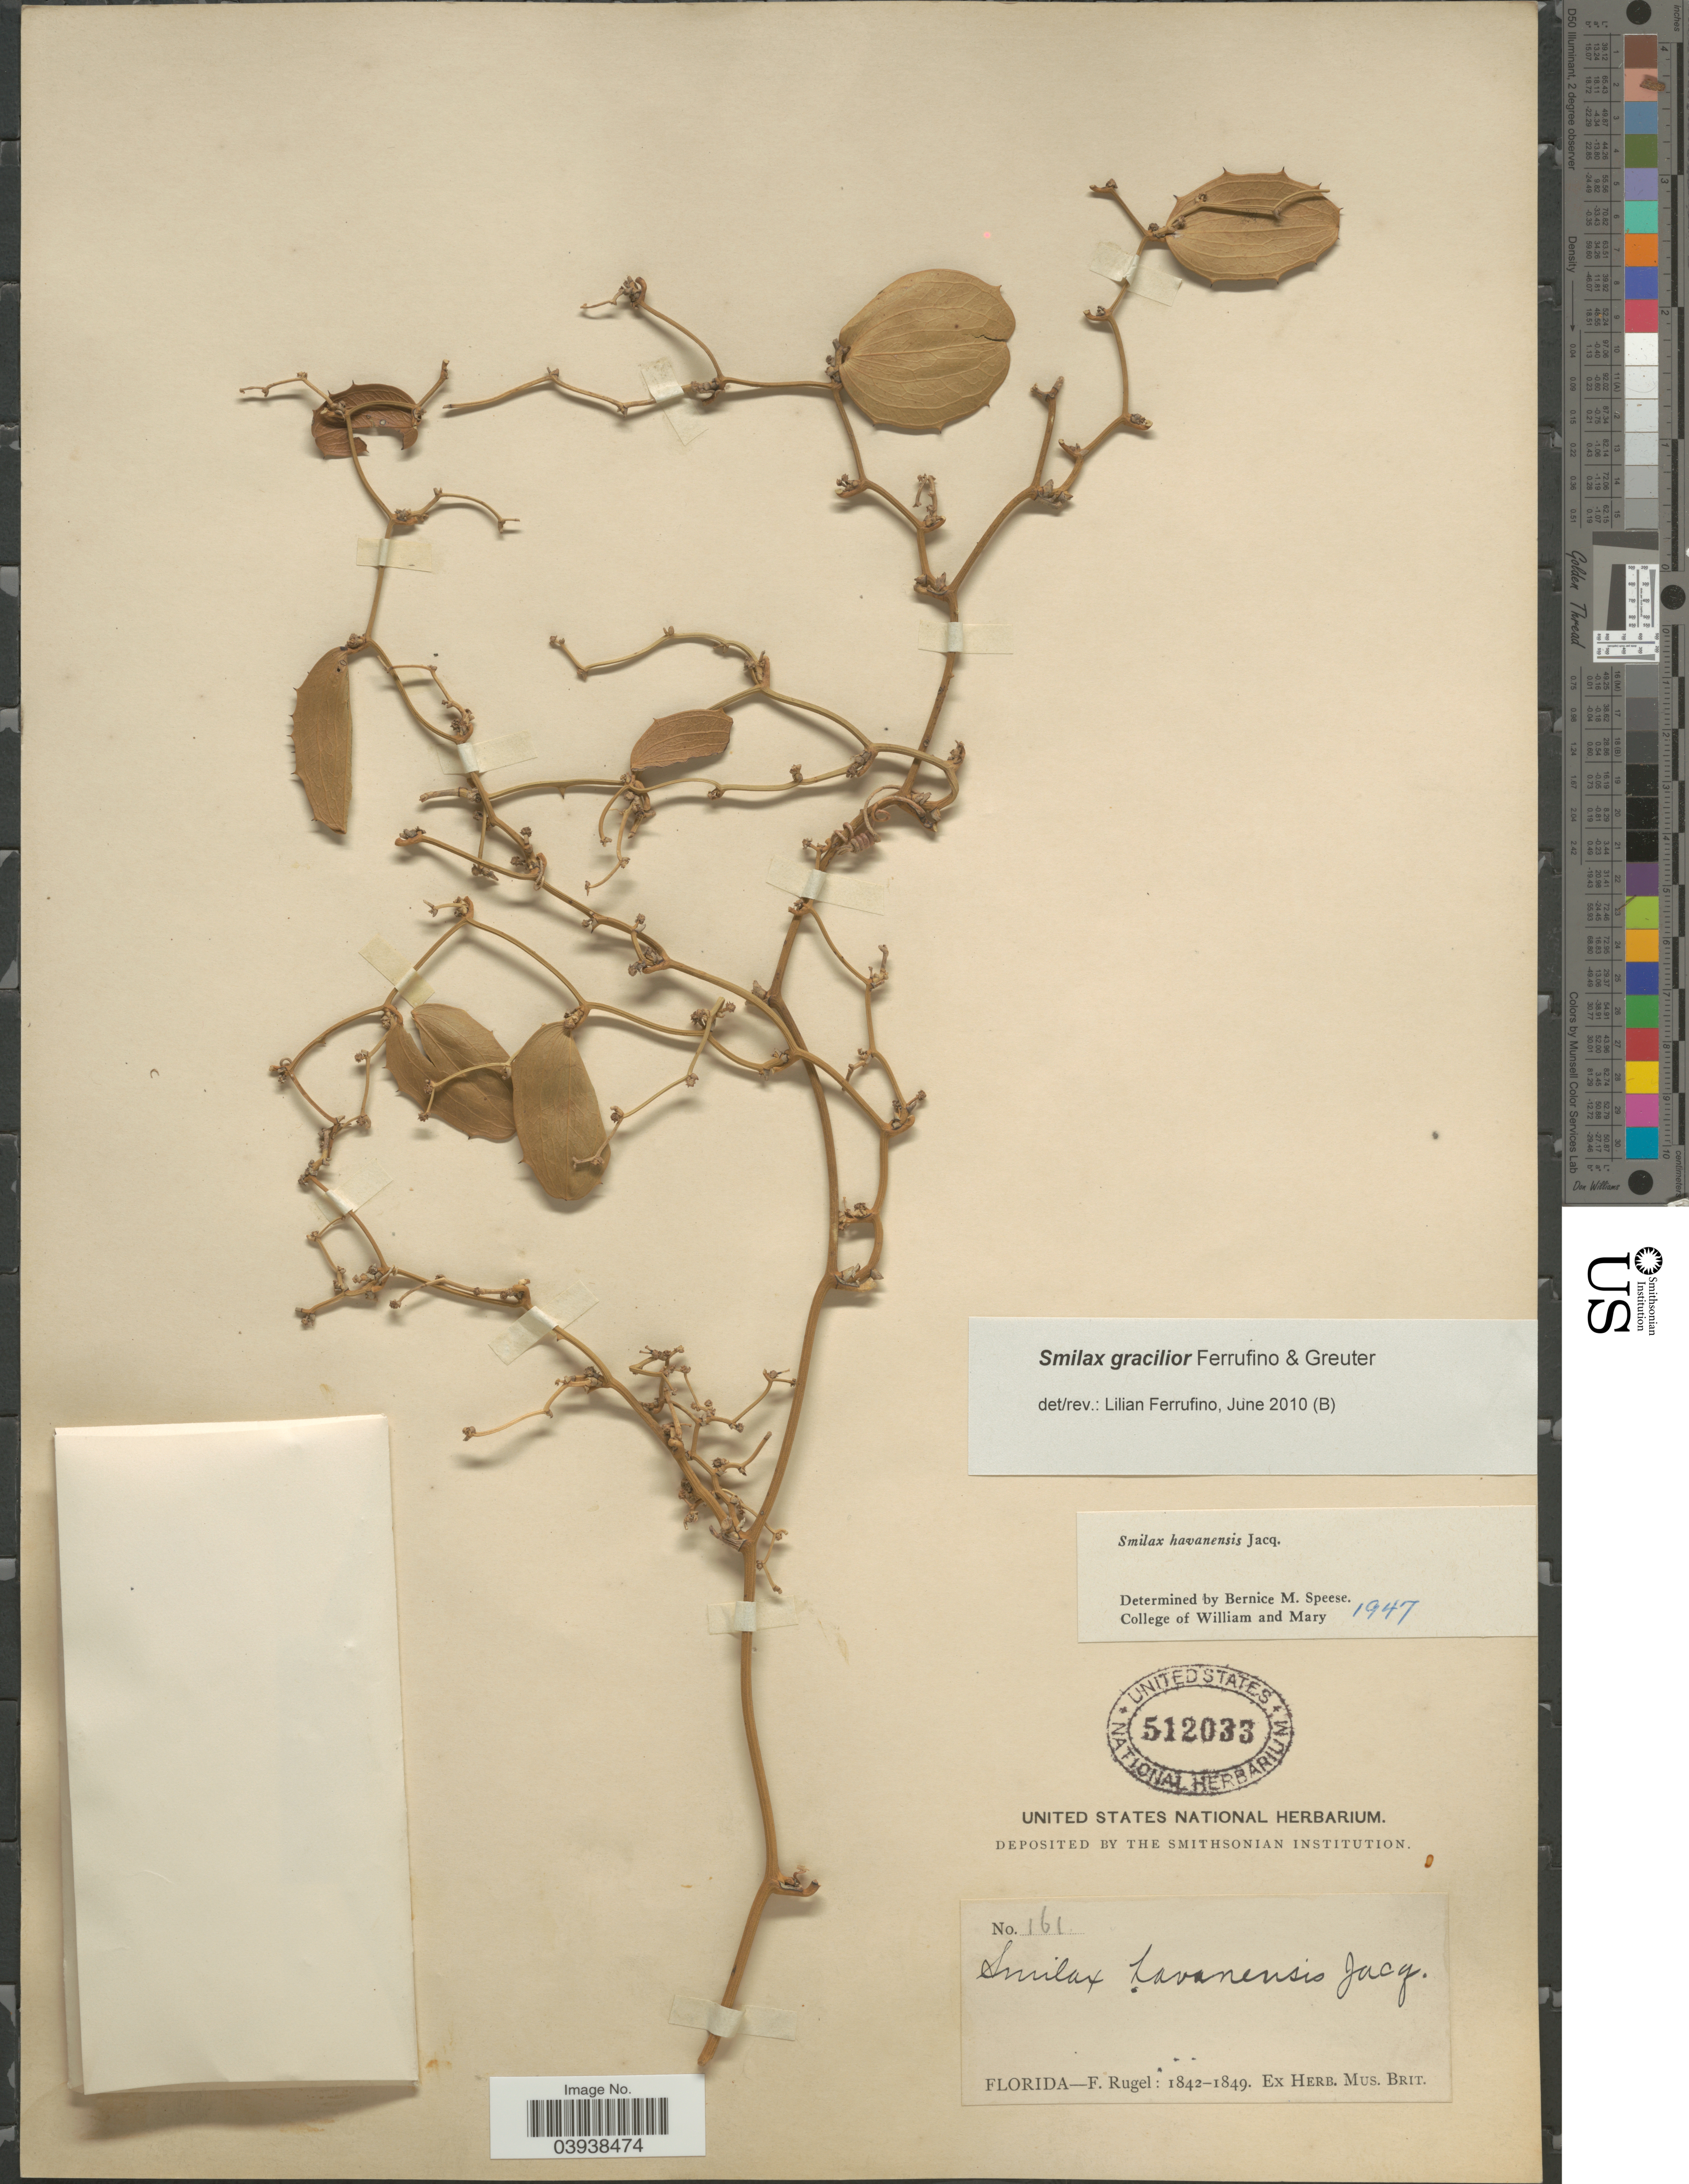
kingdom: Plantae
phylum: Tracheophyta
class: Liliopsida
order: Liliales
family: Smilacaceae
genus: Smilax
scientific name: Smilax gracilior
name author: Ferrufino & Greuter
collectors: F. Rugel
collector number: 161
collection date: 1842/1849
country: United States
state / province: Florida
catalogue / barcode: US 512033